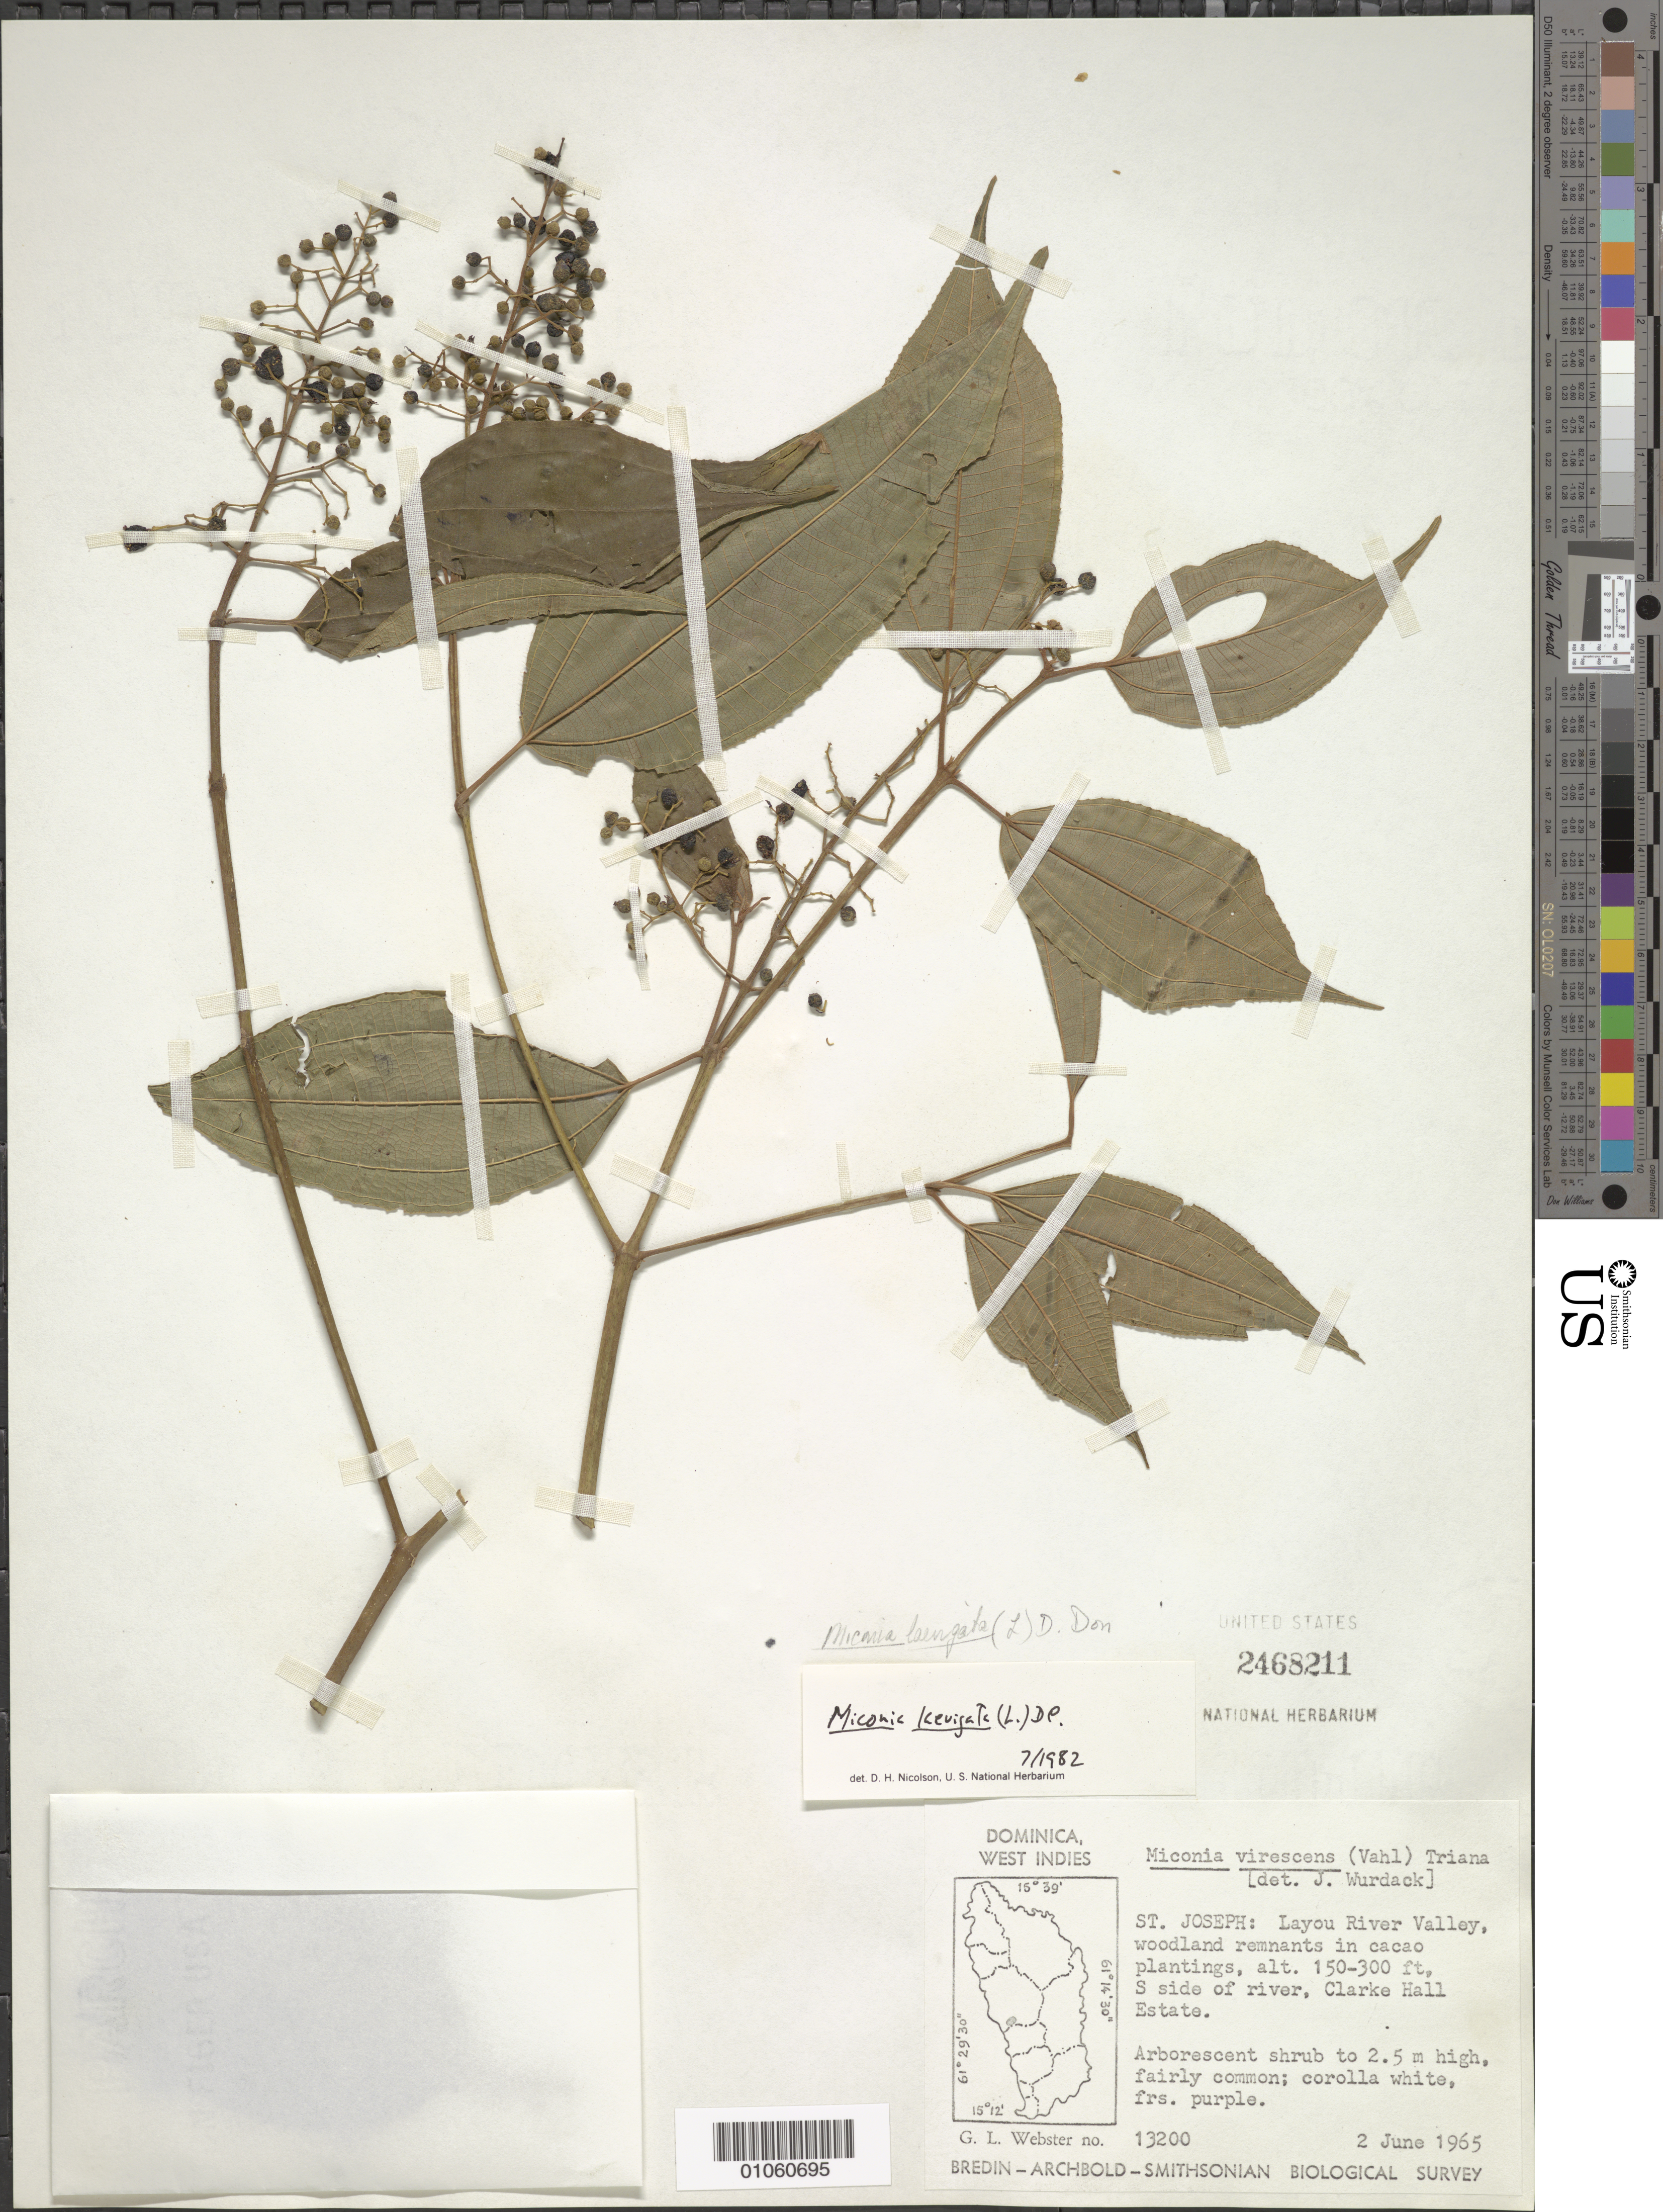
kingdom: Plantae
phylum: Tracheophyta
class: Magnoliopsida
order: Myrtales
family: Melastomataceae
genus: Miconia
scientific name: Miconia laevigata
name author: (L.) D. Don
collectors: G. L. Webster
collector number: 13200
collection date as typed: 02 Jun 1965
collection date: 1965-06-02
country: Dominica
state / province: St. Joseph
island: Dominica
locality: Layou River Valley, Clarke Hall Estate, S side of river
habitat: Woodland remnants in cacao plantings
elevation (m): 46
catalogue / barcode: US 2468211